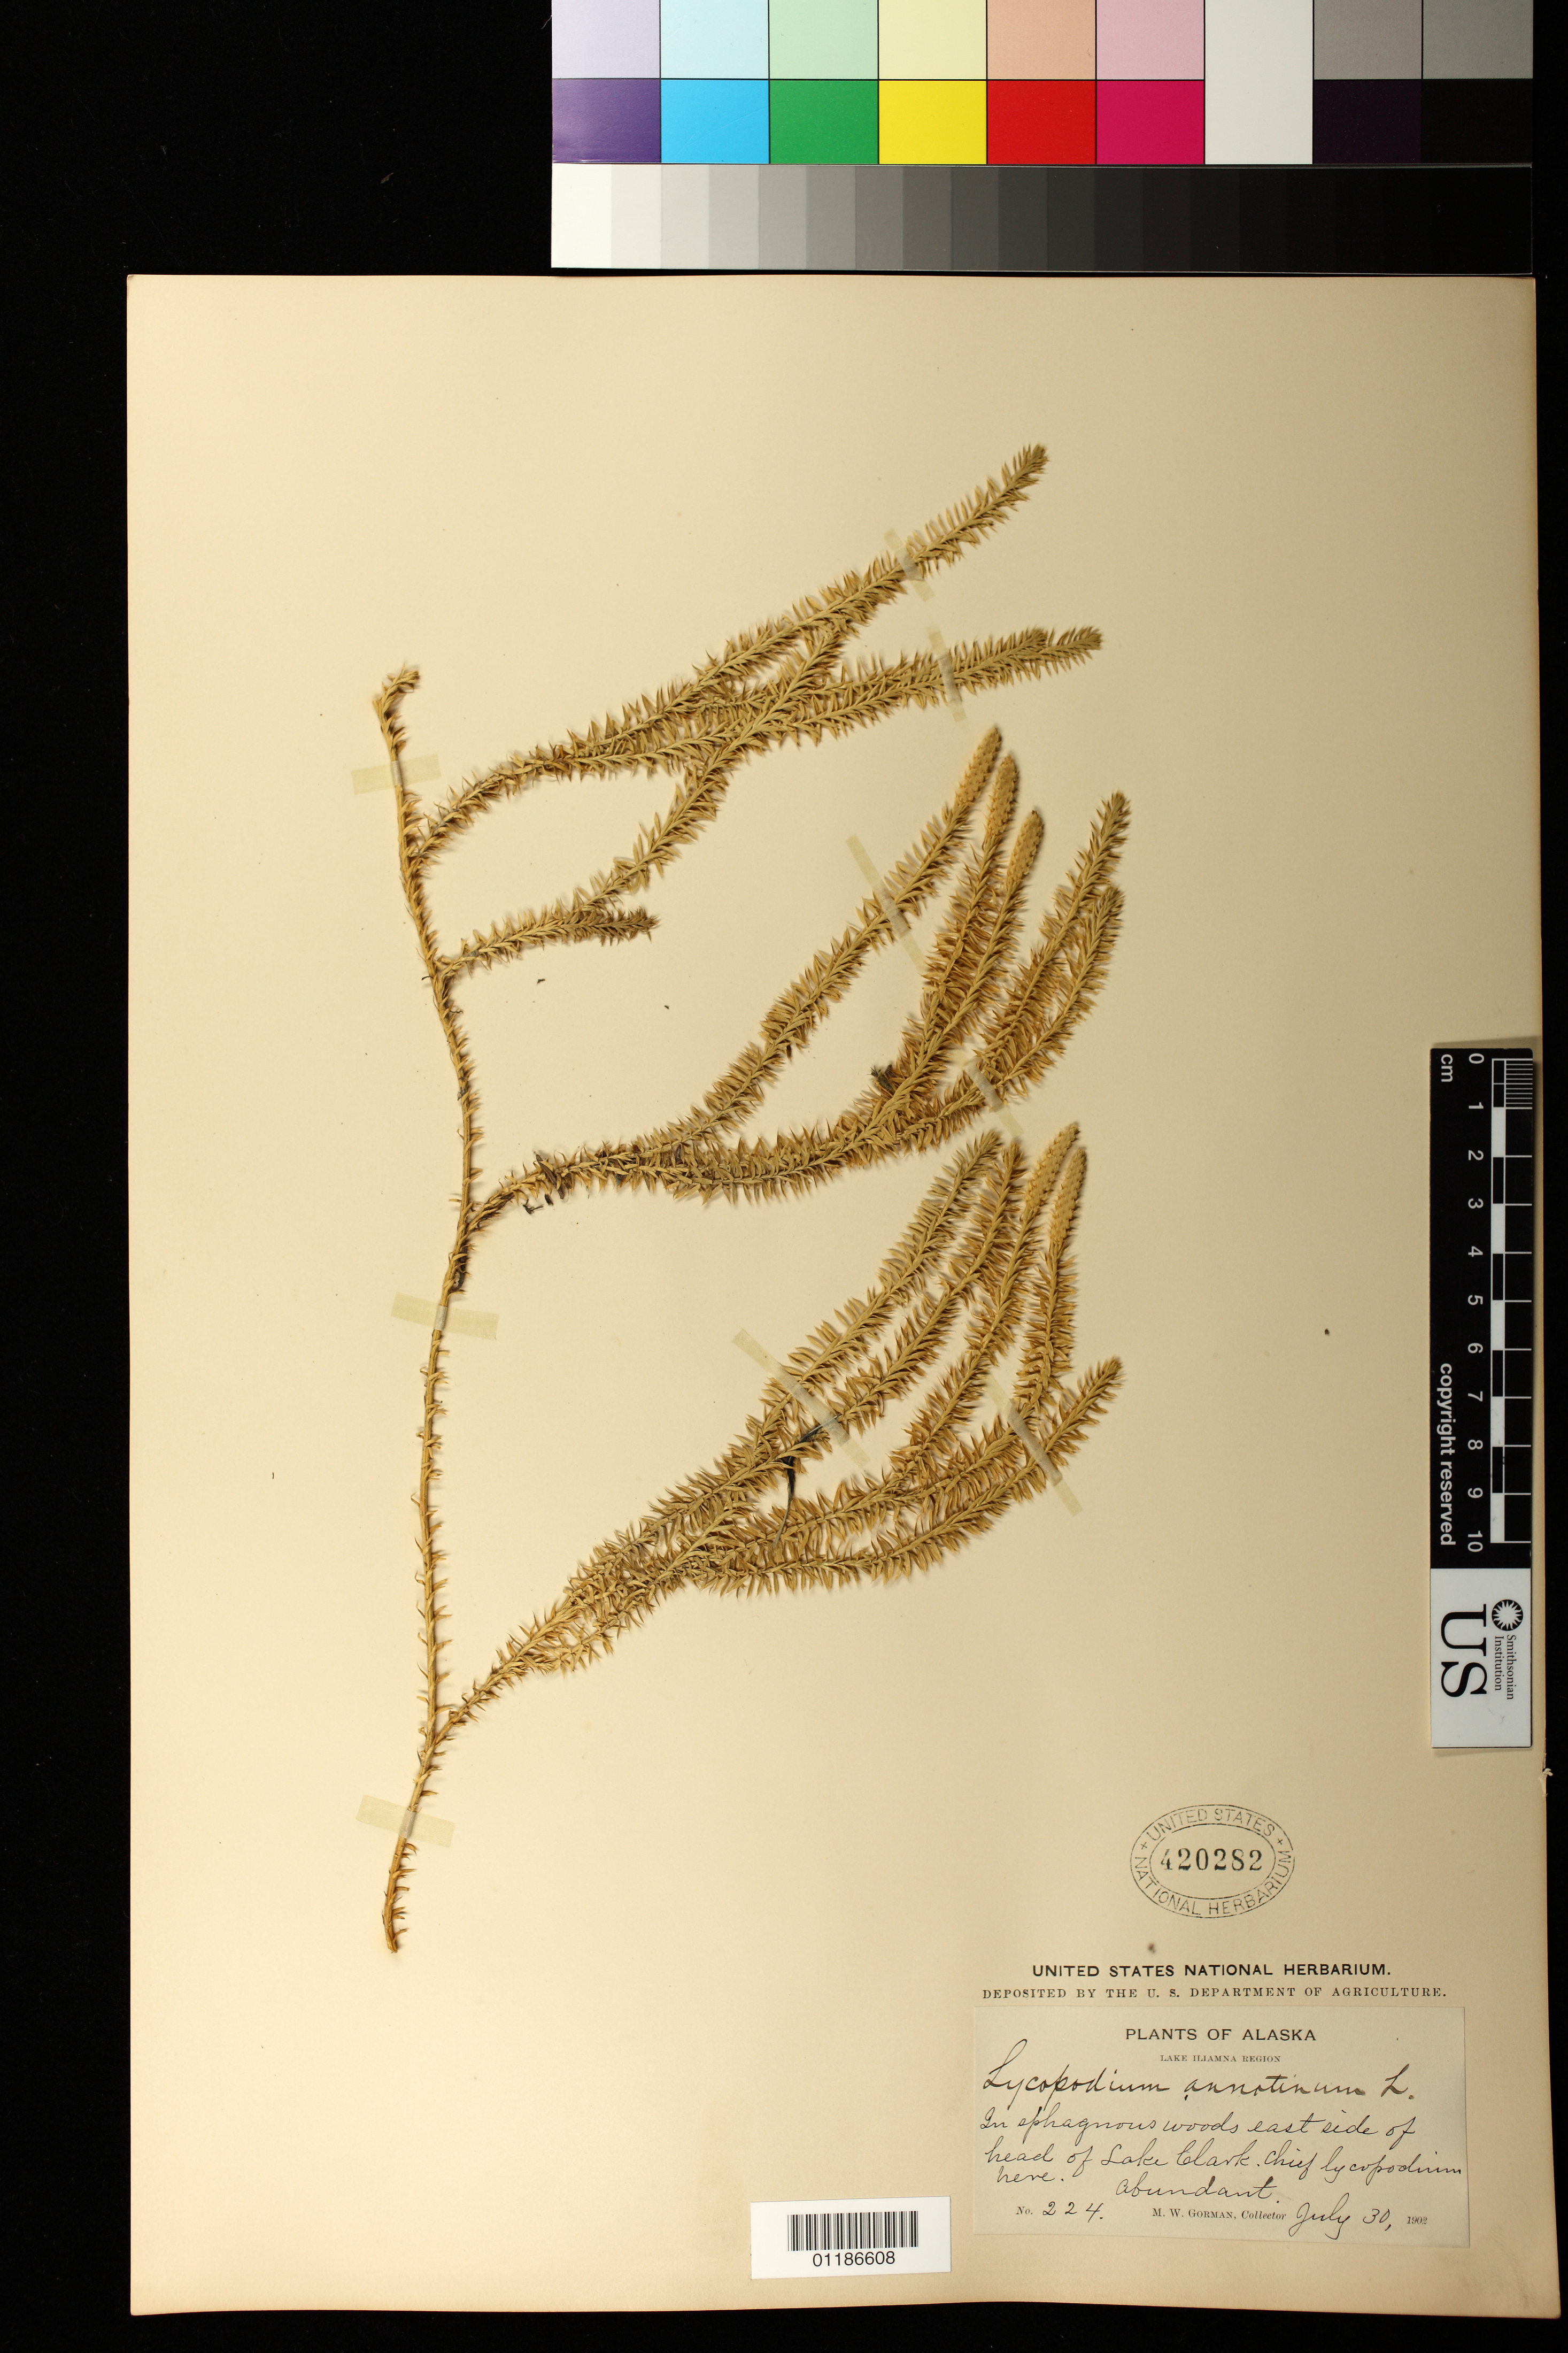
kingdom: Plantae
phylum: Tracheophyta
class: Lycopodiopsida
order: Lycopodiales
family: Lycopodiaceae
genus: Spinulum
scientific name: Spinulum annotinum subsp. annotinum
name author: (L.) A. Haines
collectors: M. W. Gorman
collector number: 224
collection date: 1902-07-30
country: United States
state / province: Alaska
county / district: Lake and Peninsula Borough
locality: Lake Iliamna Region. In sphagnous woods east side of head of Lake Clark.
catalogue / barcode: US 420282